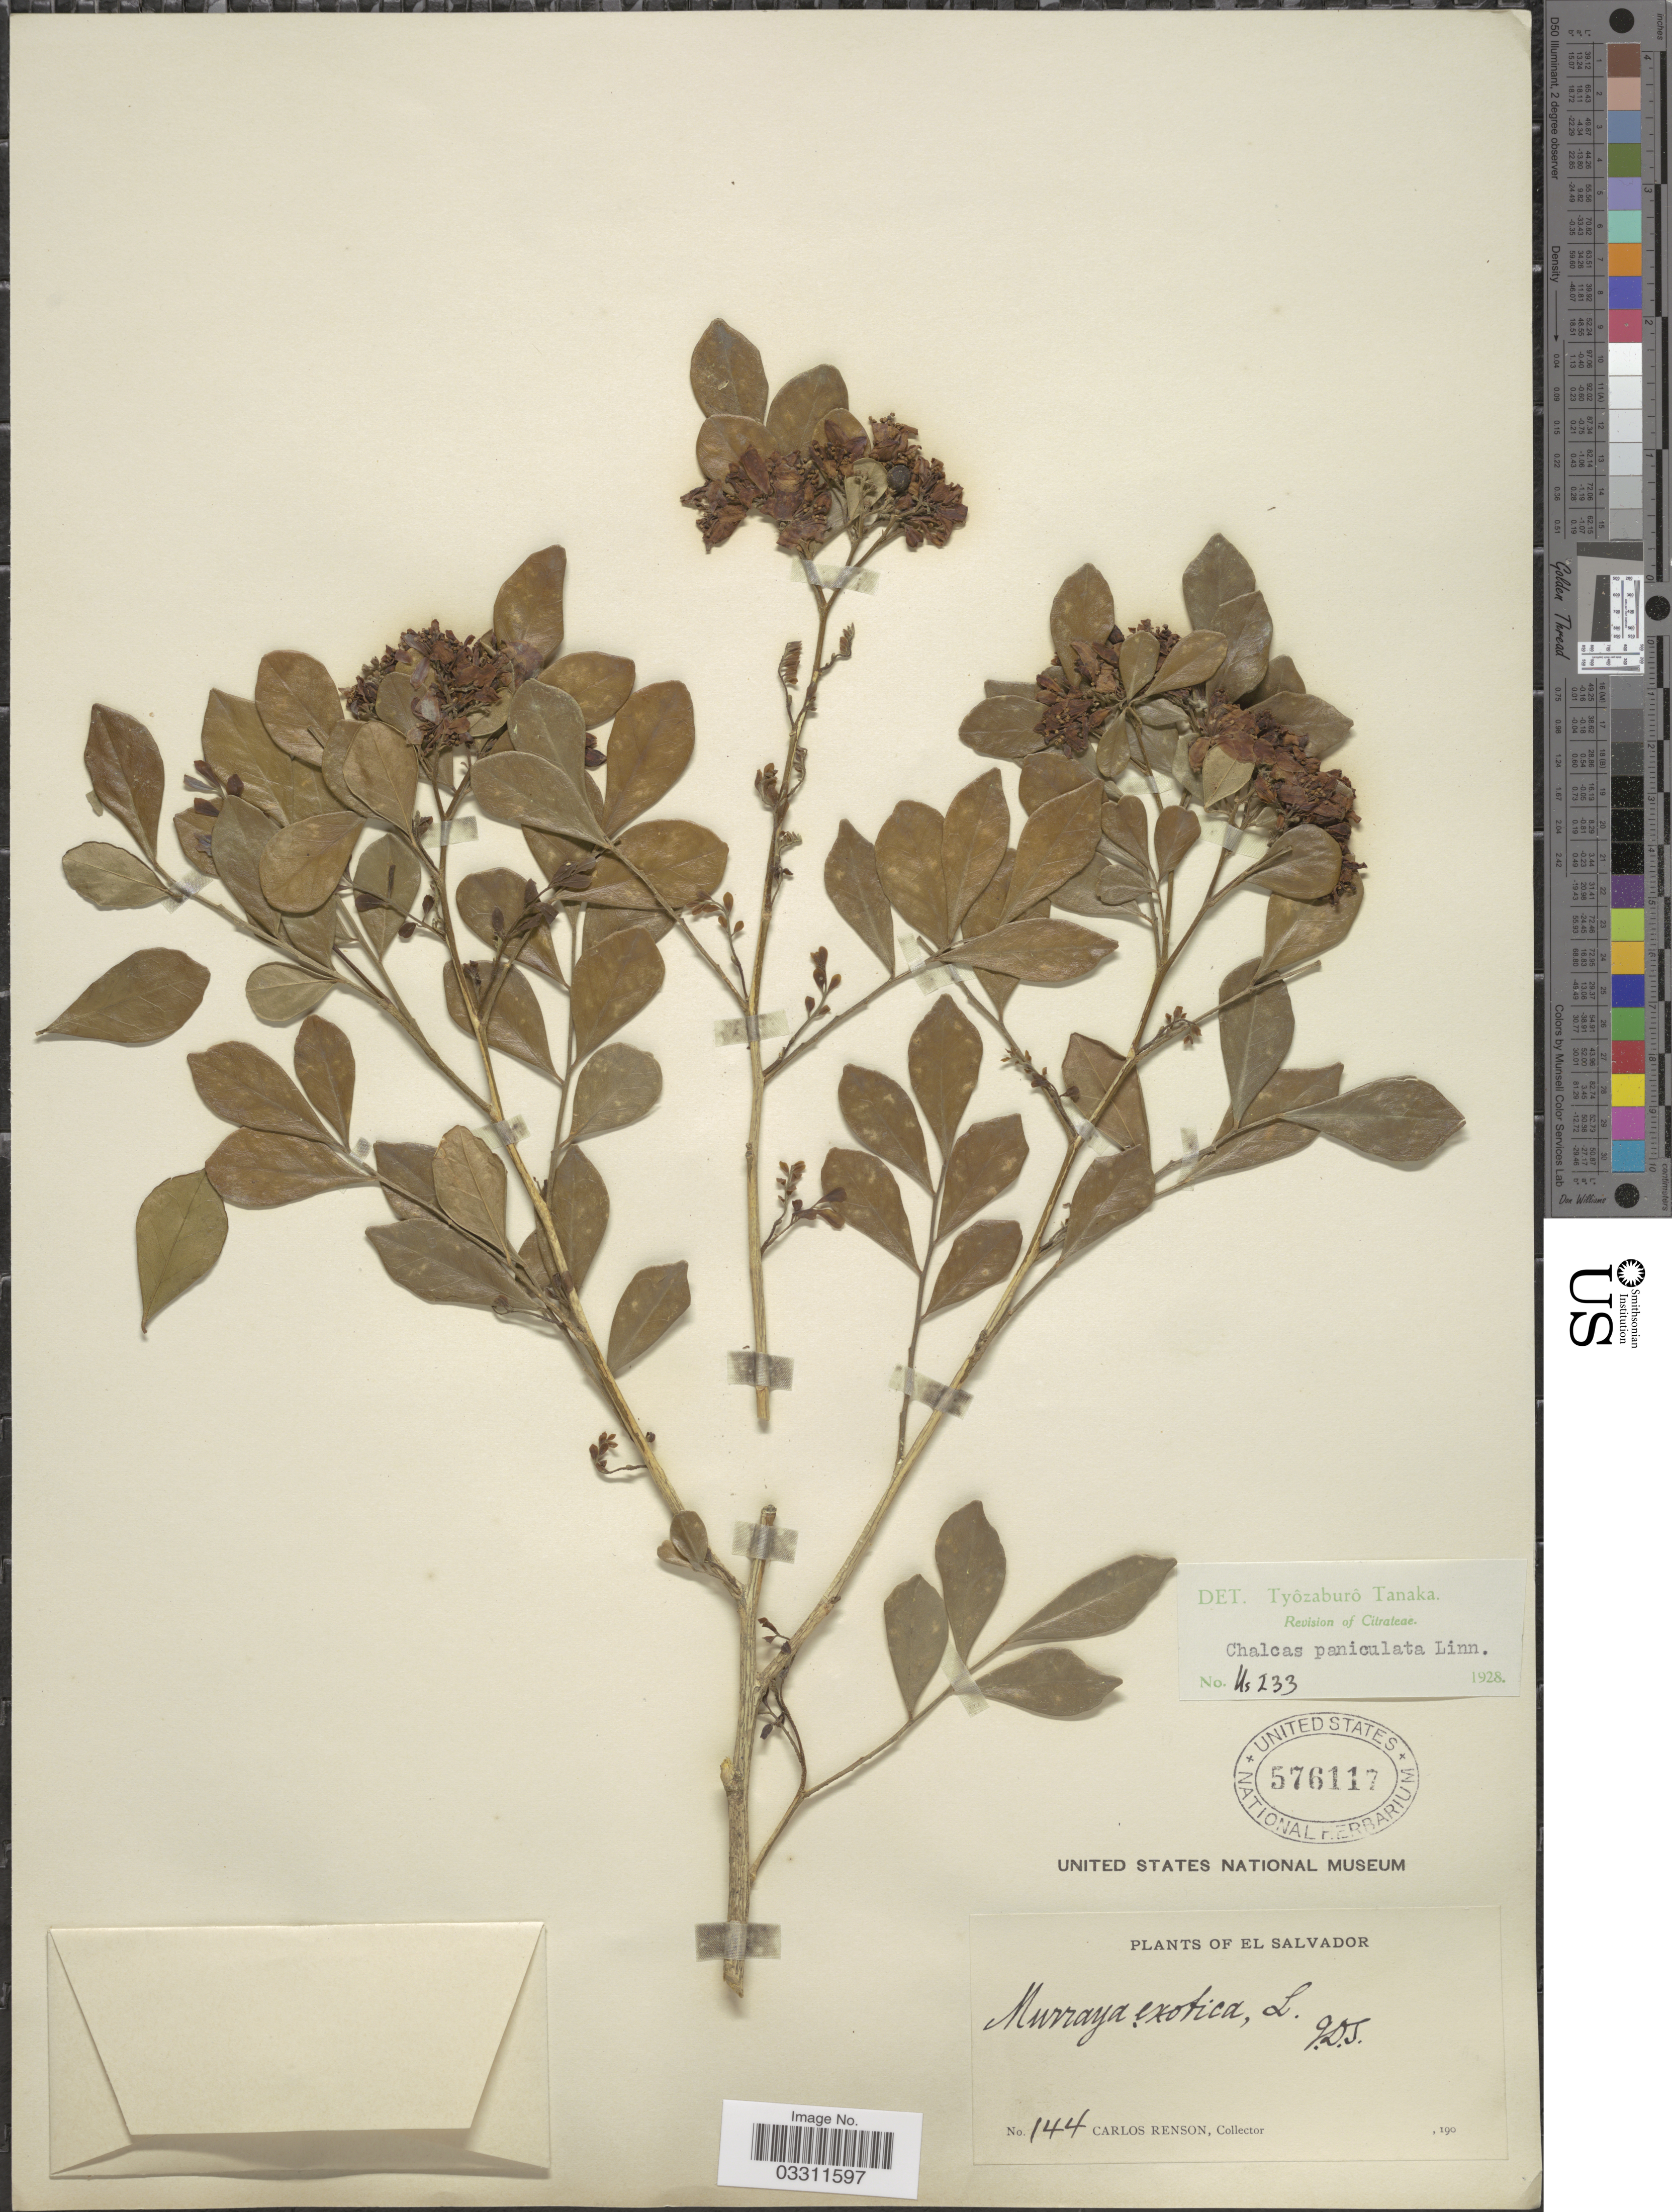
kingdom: Plantae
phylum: Tracheophyta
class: Magnoliopsida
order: Sapindales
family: Rutaceae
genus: Murraya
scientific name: Murraya paniculata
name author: (L.) Jack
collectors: C. Renson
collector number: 144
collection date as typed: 190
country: El Salvador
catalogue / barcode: US 576117